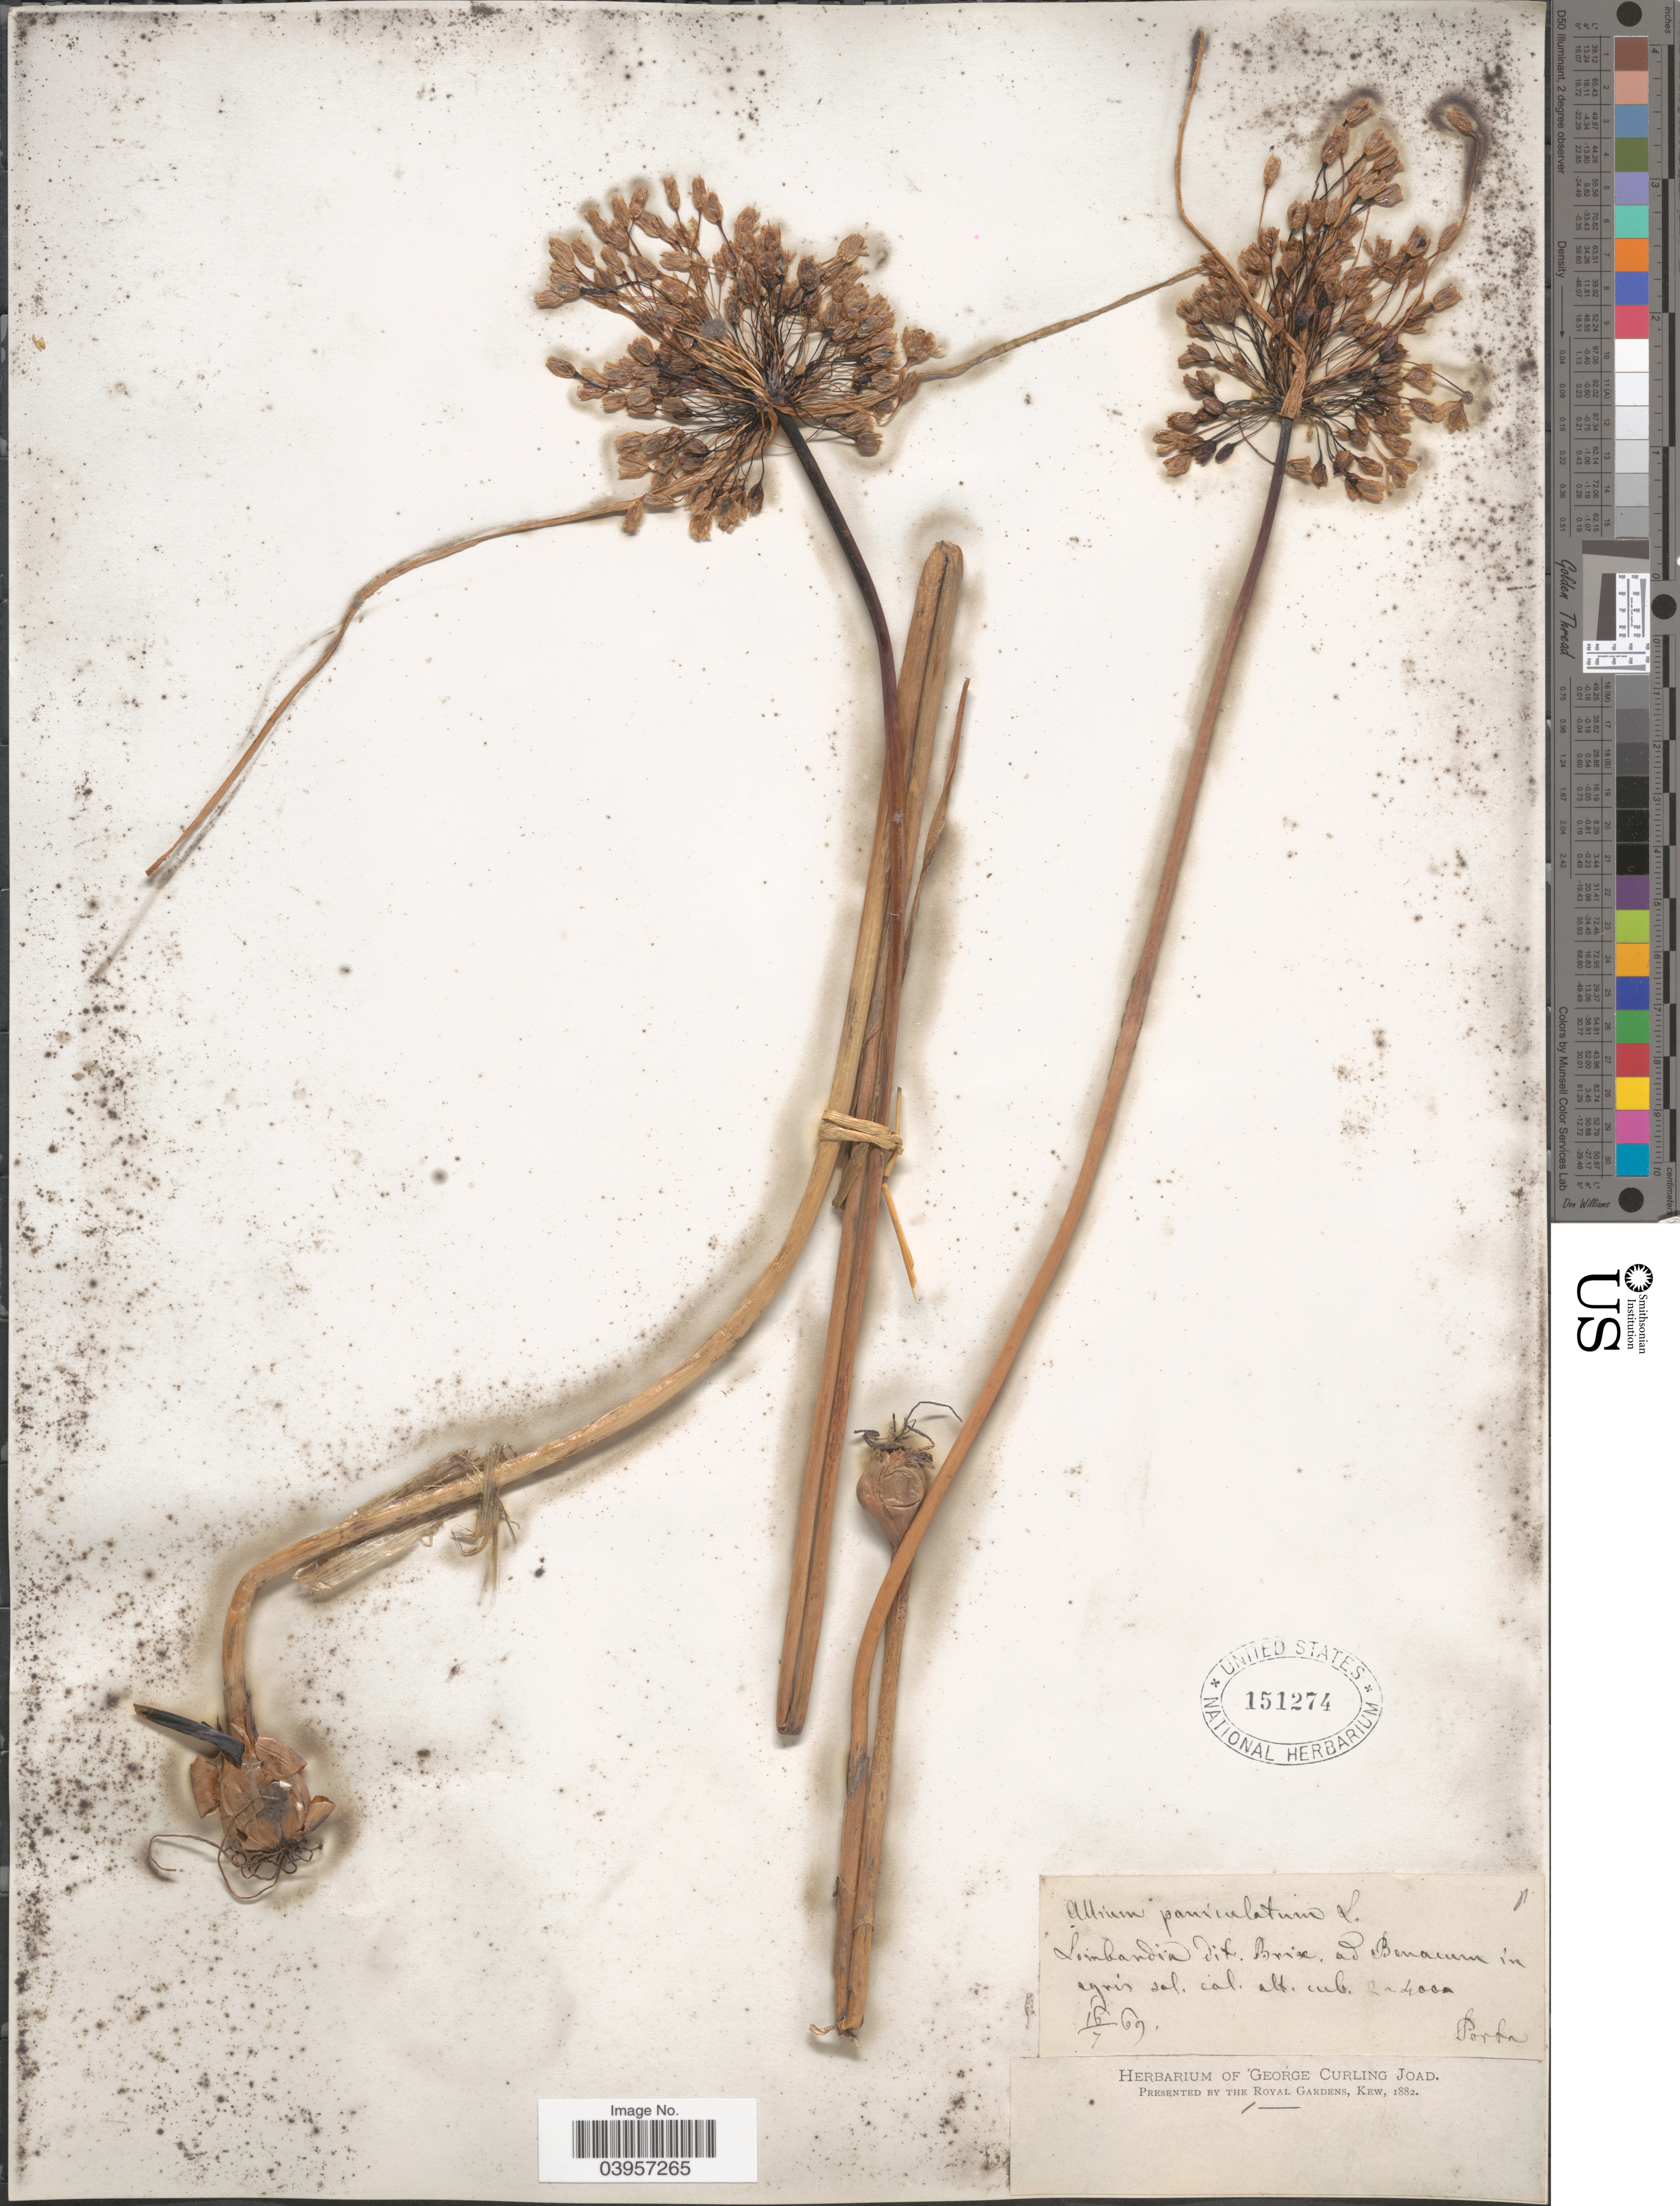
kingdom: Plantae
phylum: Tracheophyta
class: Liliopsida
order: Asparagales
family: Amaryllidaceae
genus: Allium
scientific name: Allium paniculatum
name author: L.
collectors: -- Porta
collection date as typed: Transcribed d/m/y: 16/7/69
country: Italy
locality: Limbordia dix. Brix. ad Benaum in agris sol. cal.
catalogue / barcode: US 151274